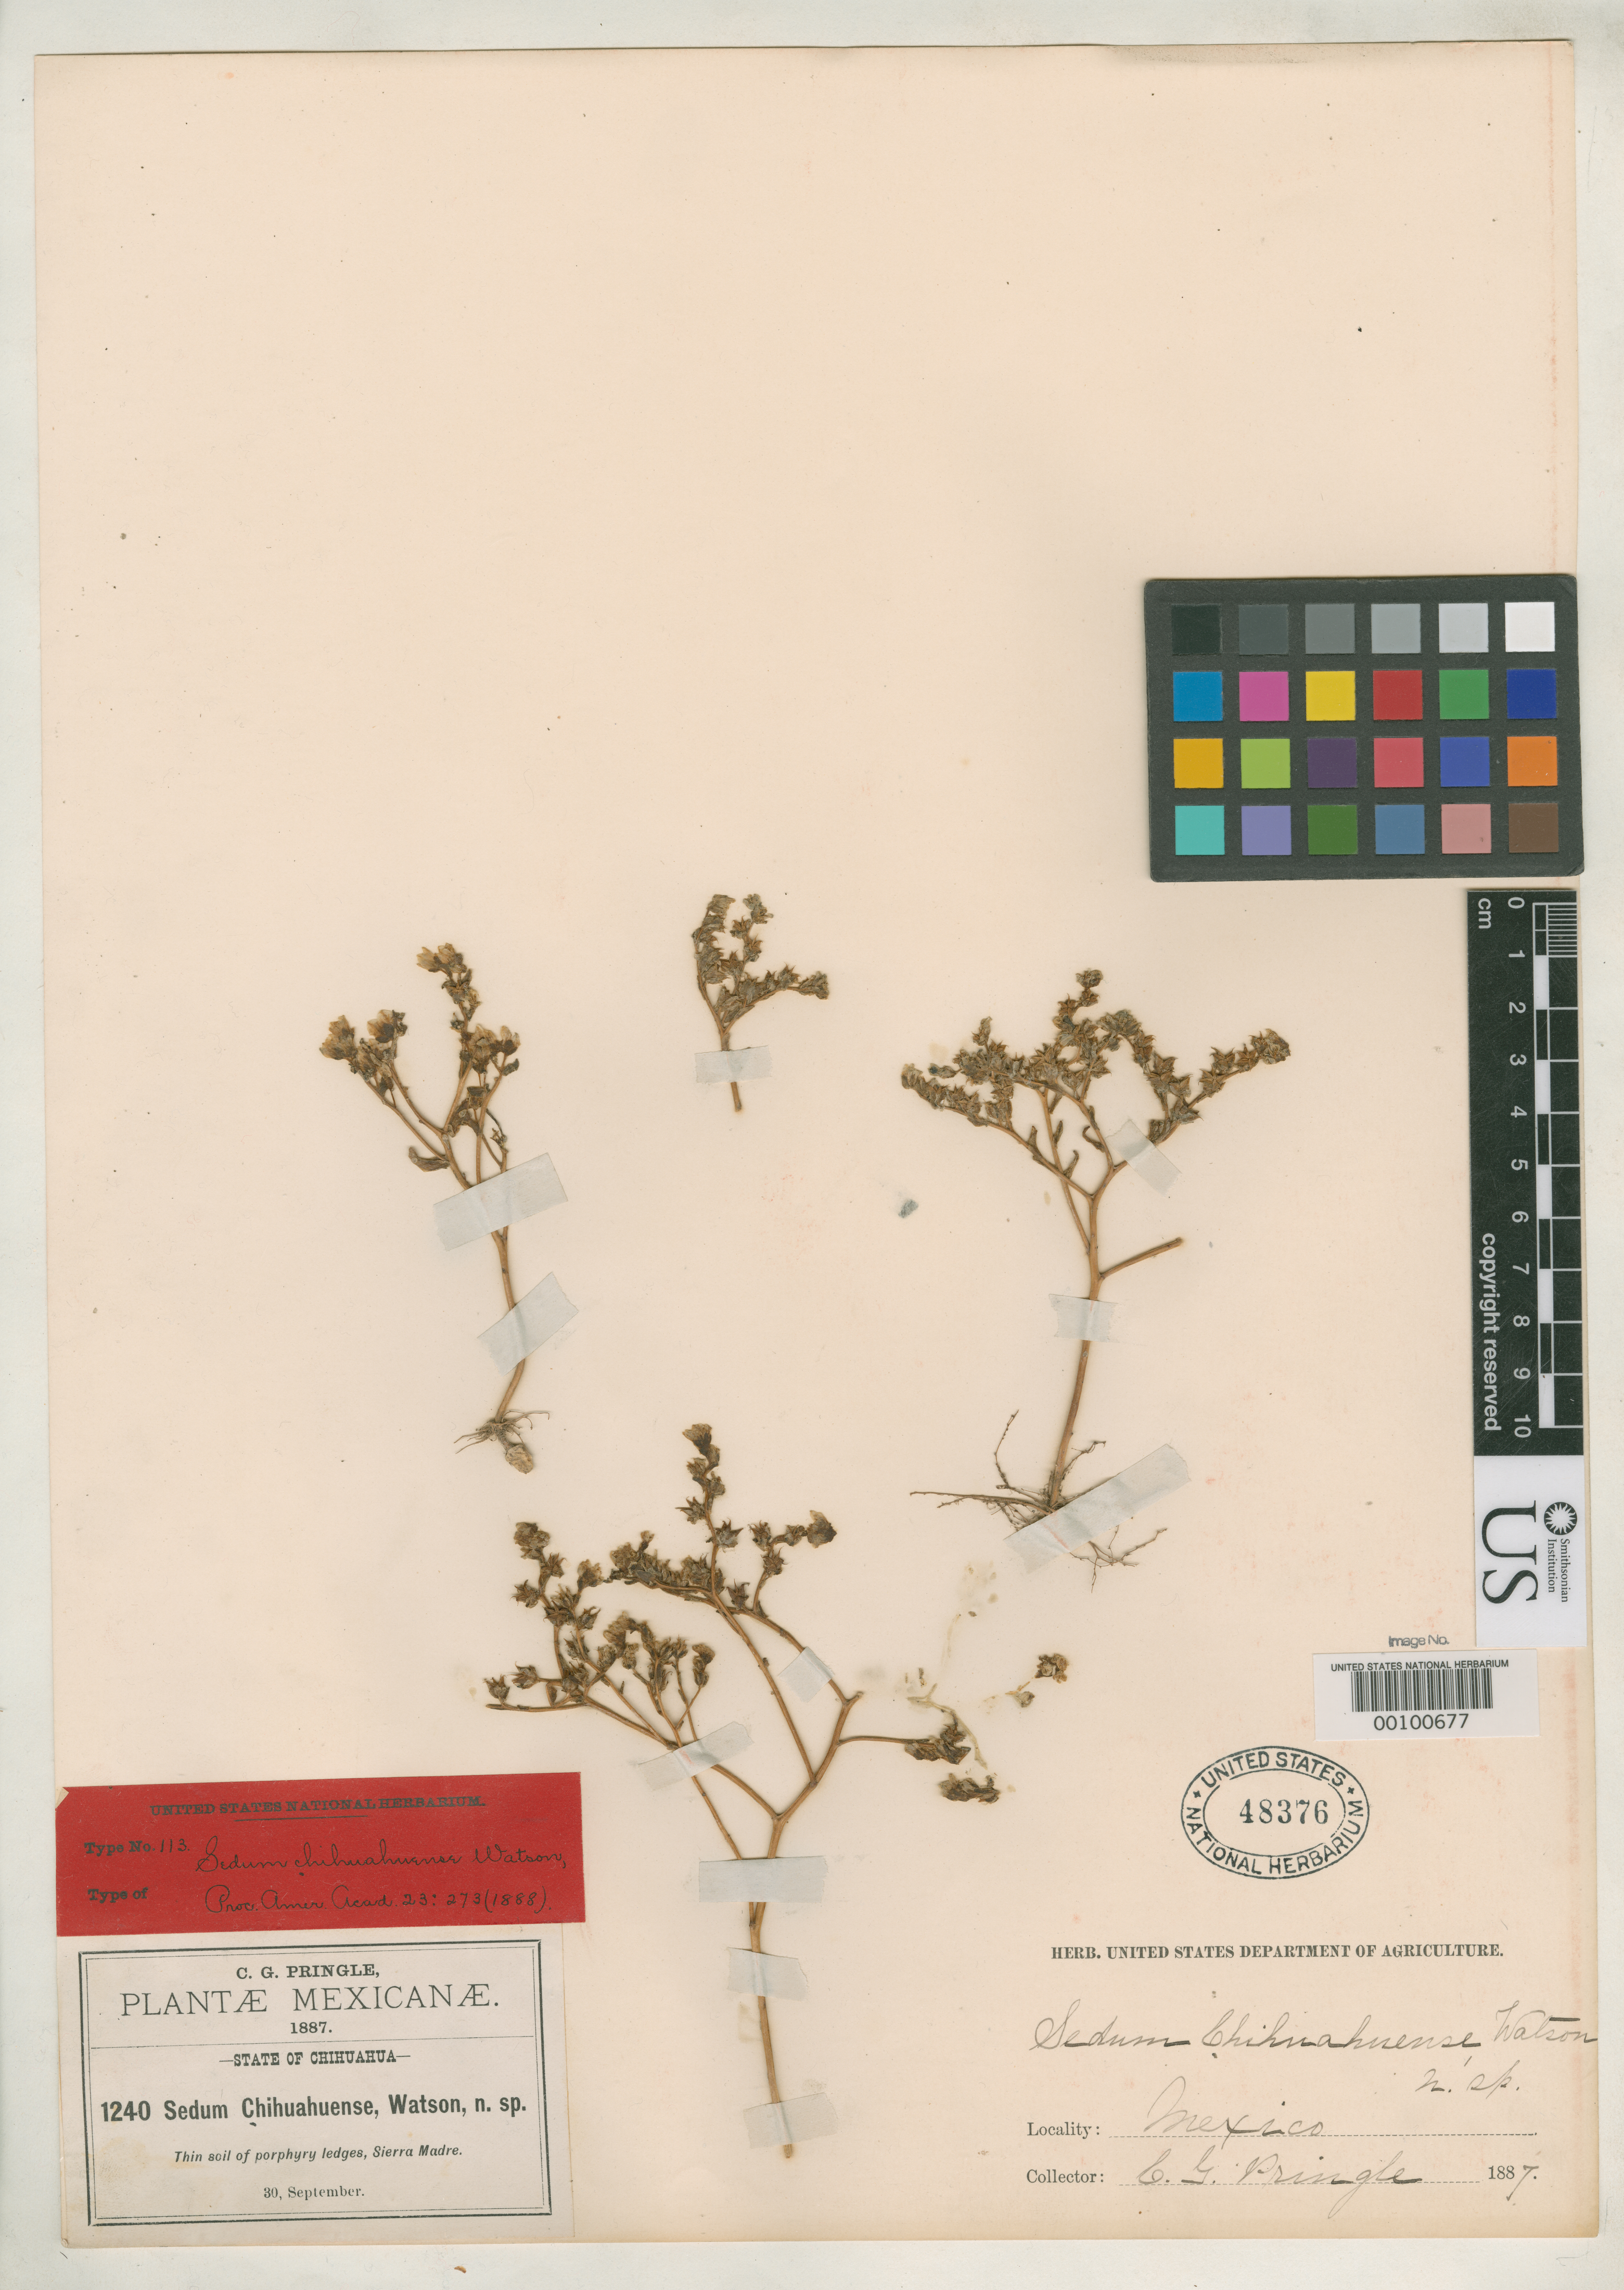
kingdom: Plantae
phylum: Tracheophyta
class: Magnoliopsida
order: Saxifragales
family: Crassulaceae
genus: Sedum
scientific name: Sedum chihuahuense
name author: S. Watson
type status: Type Collection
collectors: C. G. Pringle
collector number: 1240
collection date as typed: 30 Sep 1887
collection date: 1887-09-30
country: Mexico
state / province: Chihuahua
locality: Sierra Madre.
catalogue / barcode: US 48376